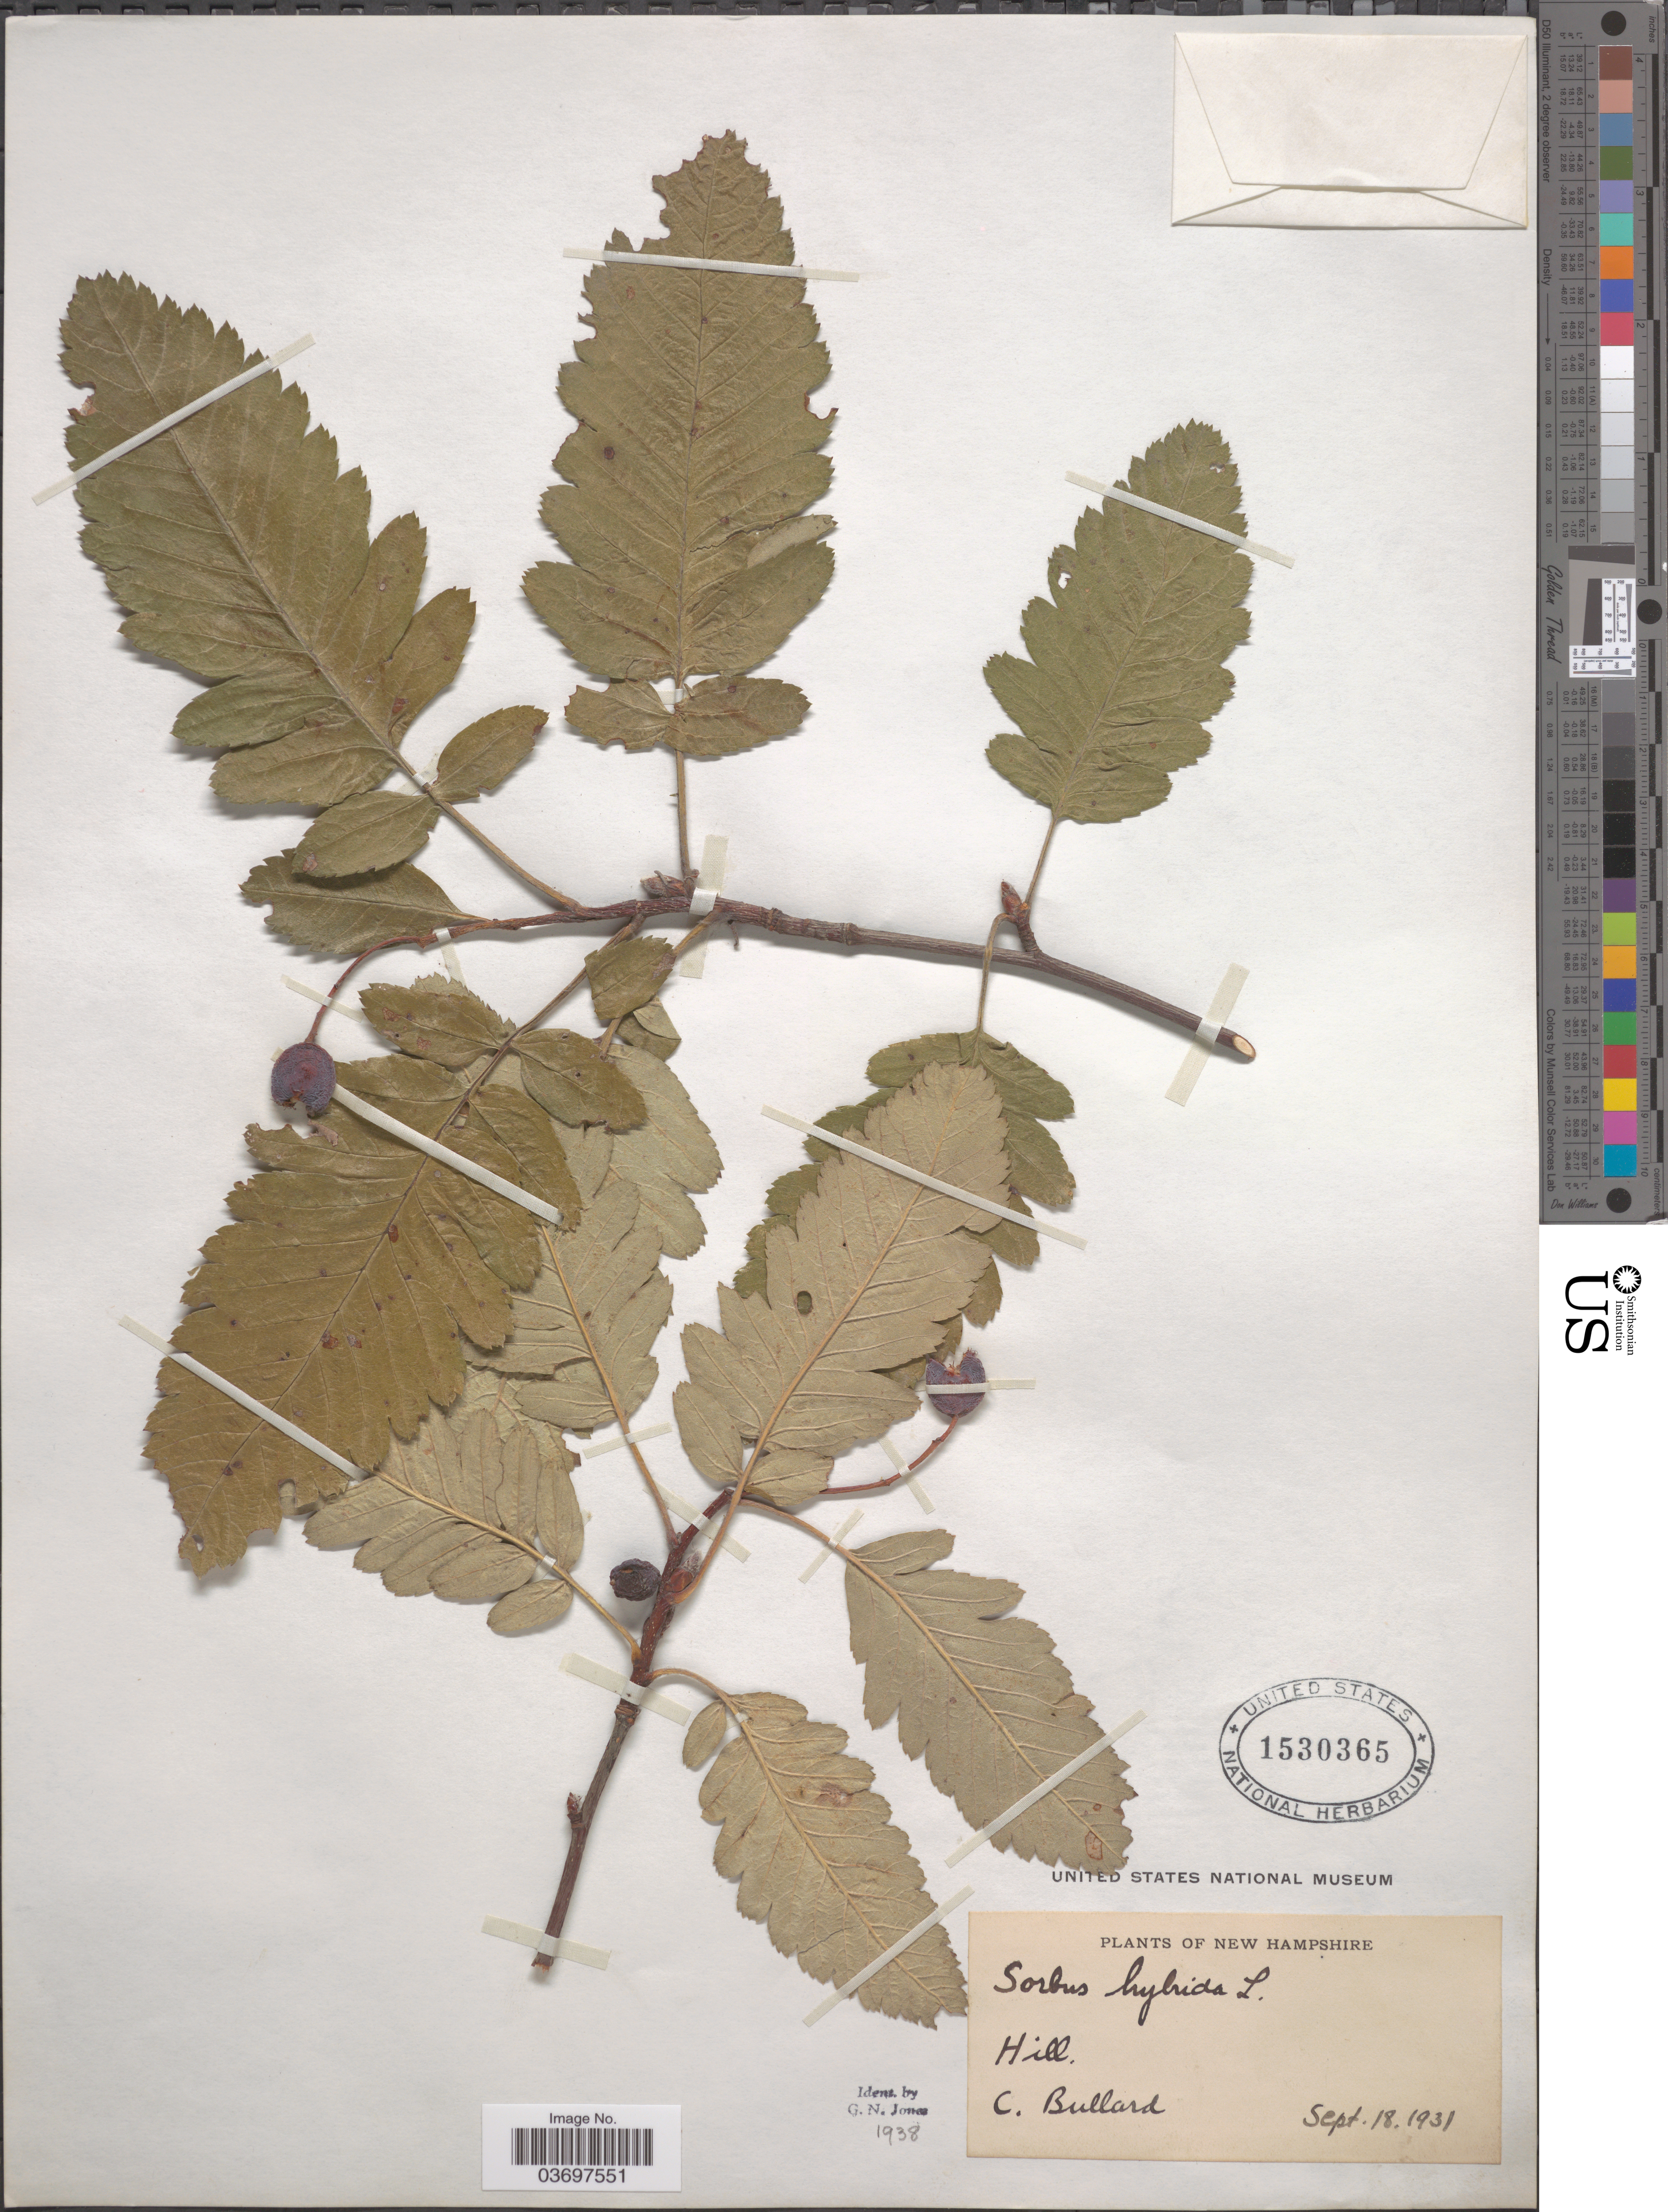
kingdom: Plantae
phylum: Tracheophyta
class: Magnoliopsida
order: Rosales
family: Rosaceae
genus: Sorbus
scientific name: Sorbus hybrida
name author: L.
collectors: C. Bullard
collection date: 1931-09-18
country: United States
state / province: New Hampshire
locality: Hill.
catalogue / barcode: US 1530365